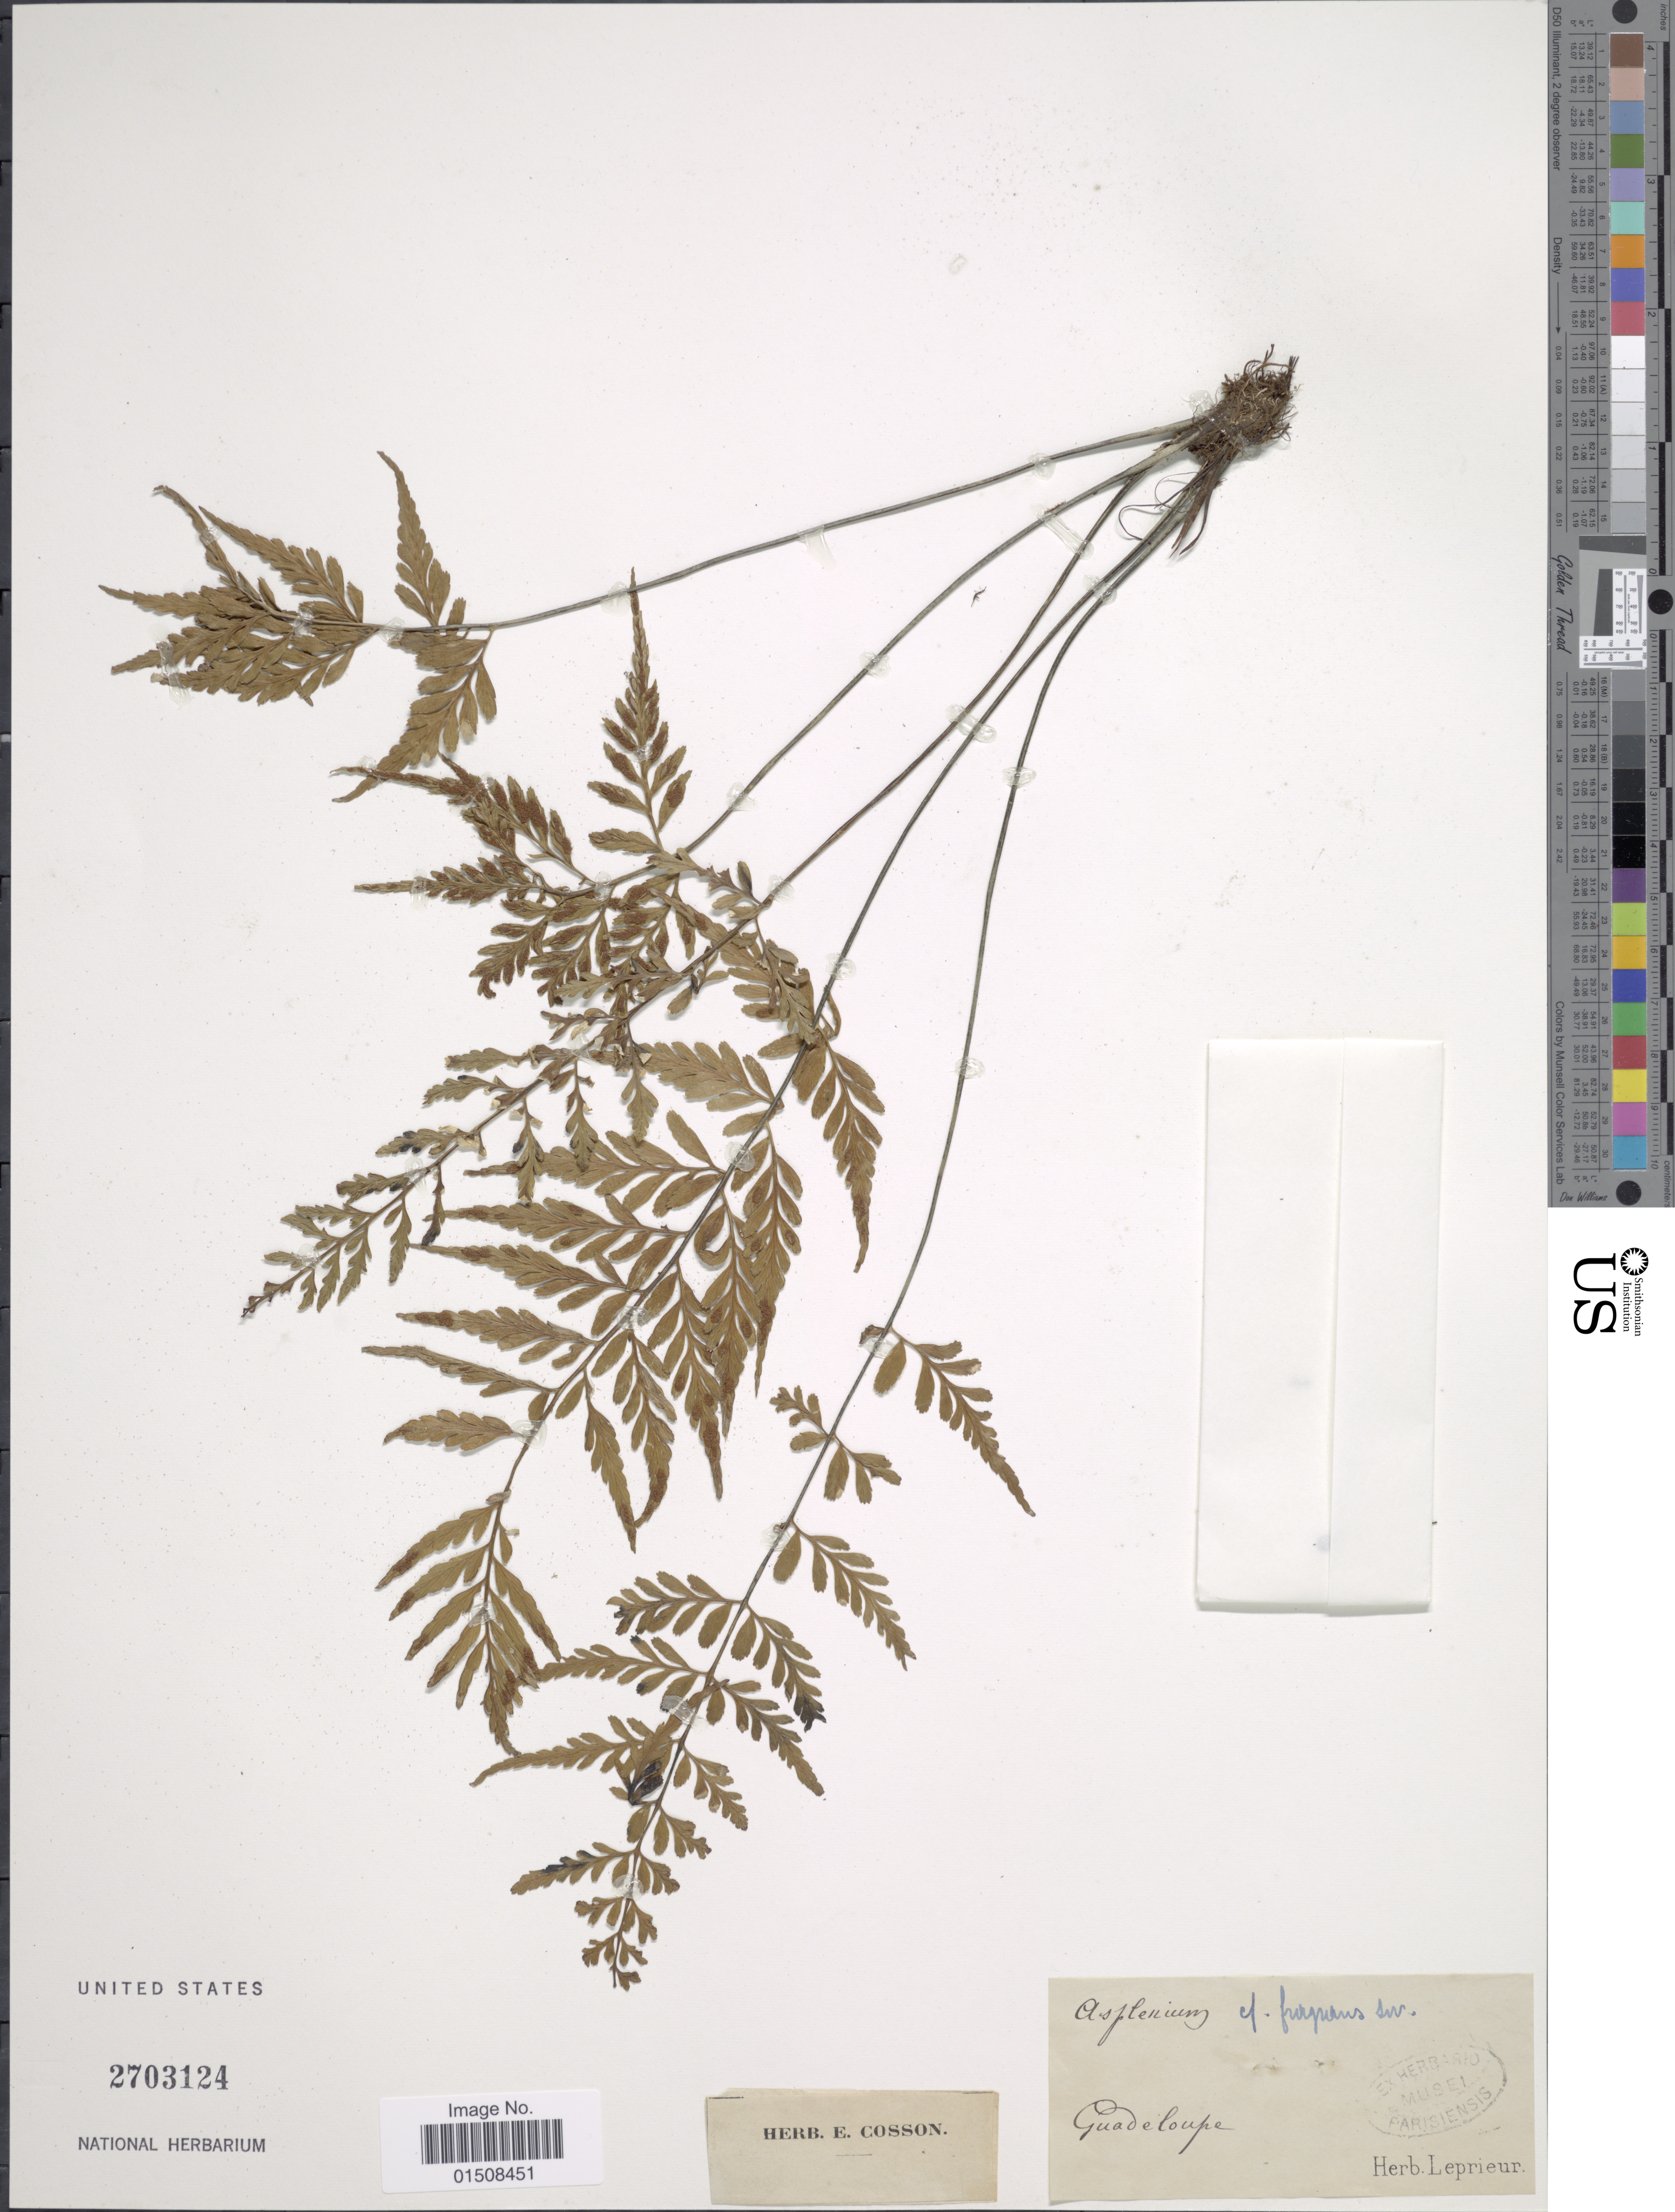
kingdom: Plantae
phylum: Tracheophyta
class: Polypodiopsida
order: Polypodiales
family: Aspleniaceae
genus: Asplenium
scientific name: Asplenium auritum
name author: Sw.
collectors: ex herb. Leprieur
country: Guadeloupe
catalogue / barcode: US 2703124